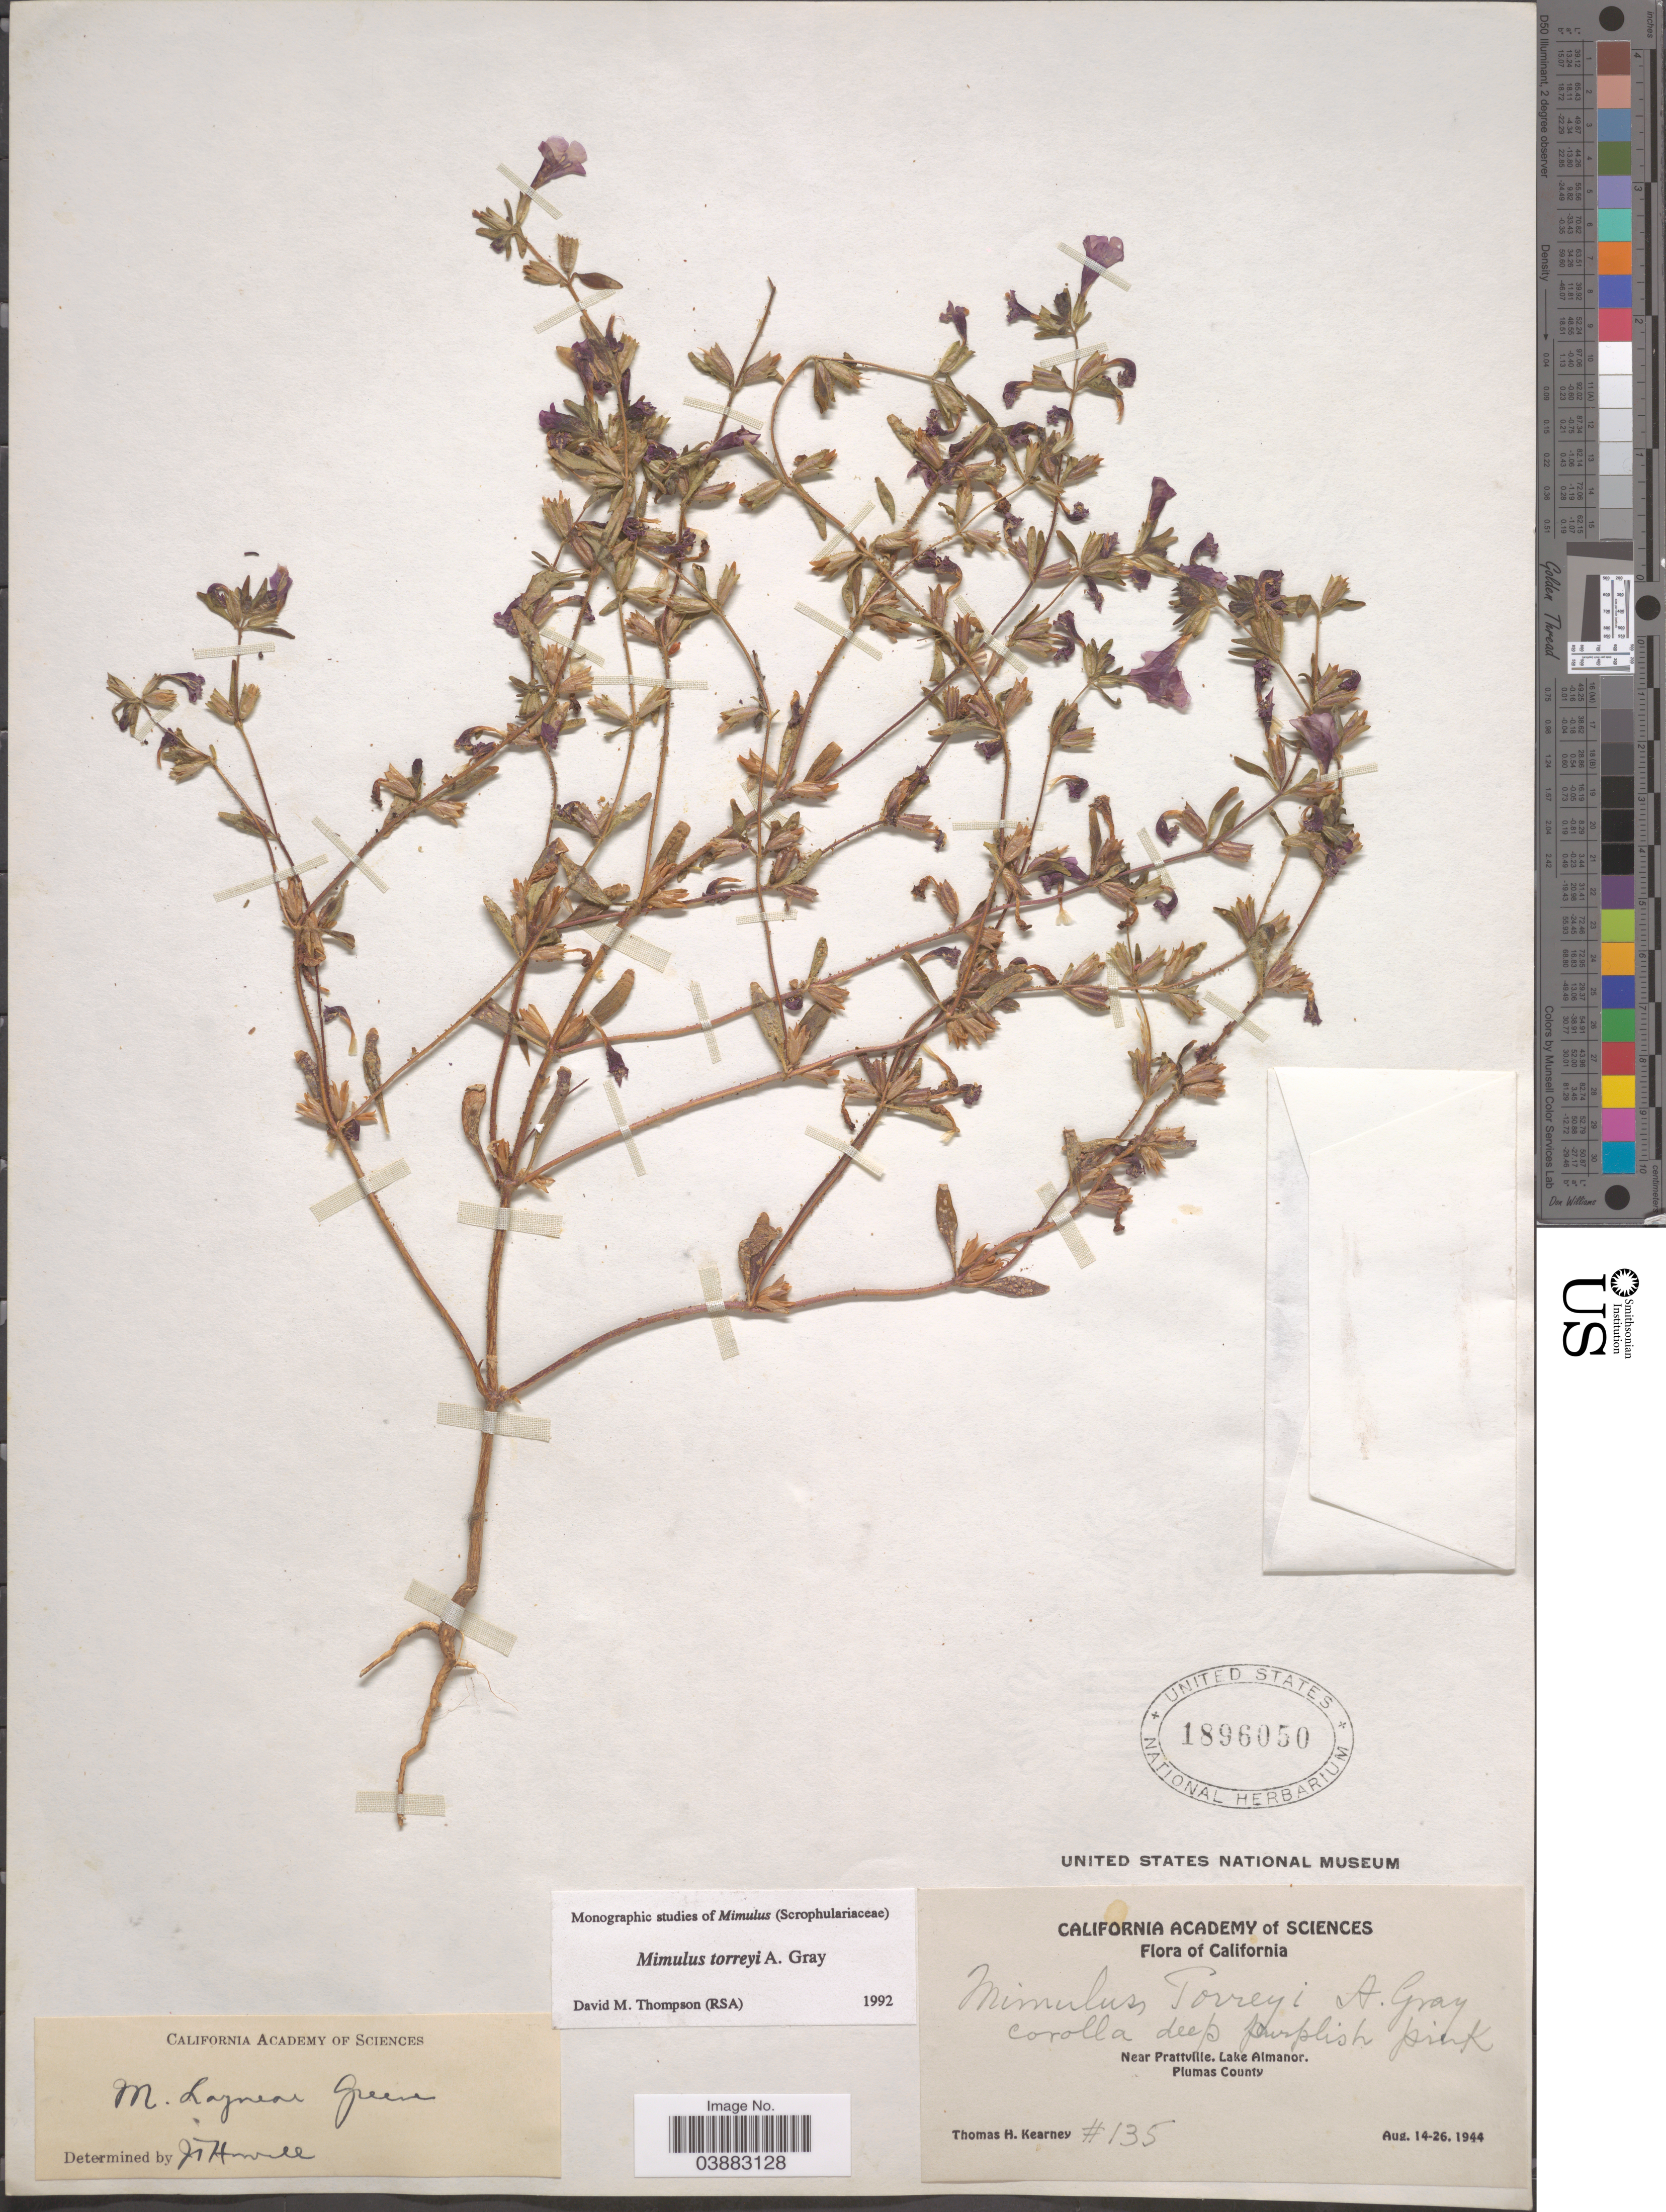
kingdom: Plantae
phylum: Tracheophyta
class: Magnoliopsida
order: Lamiales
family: Phrymaceae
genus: Mimulus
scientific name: Mimulus torreyi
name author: A. Gray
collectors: T. H. Kearney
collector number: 135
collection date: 1944-08-14/1944-08-26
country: United States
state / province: California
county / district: Plumas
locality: Near Prattville, Lake Almanor. Plumas County.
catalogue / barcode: US 1896050